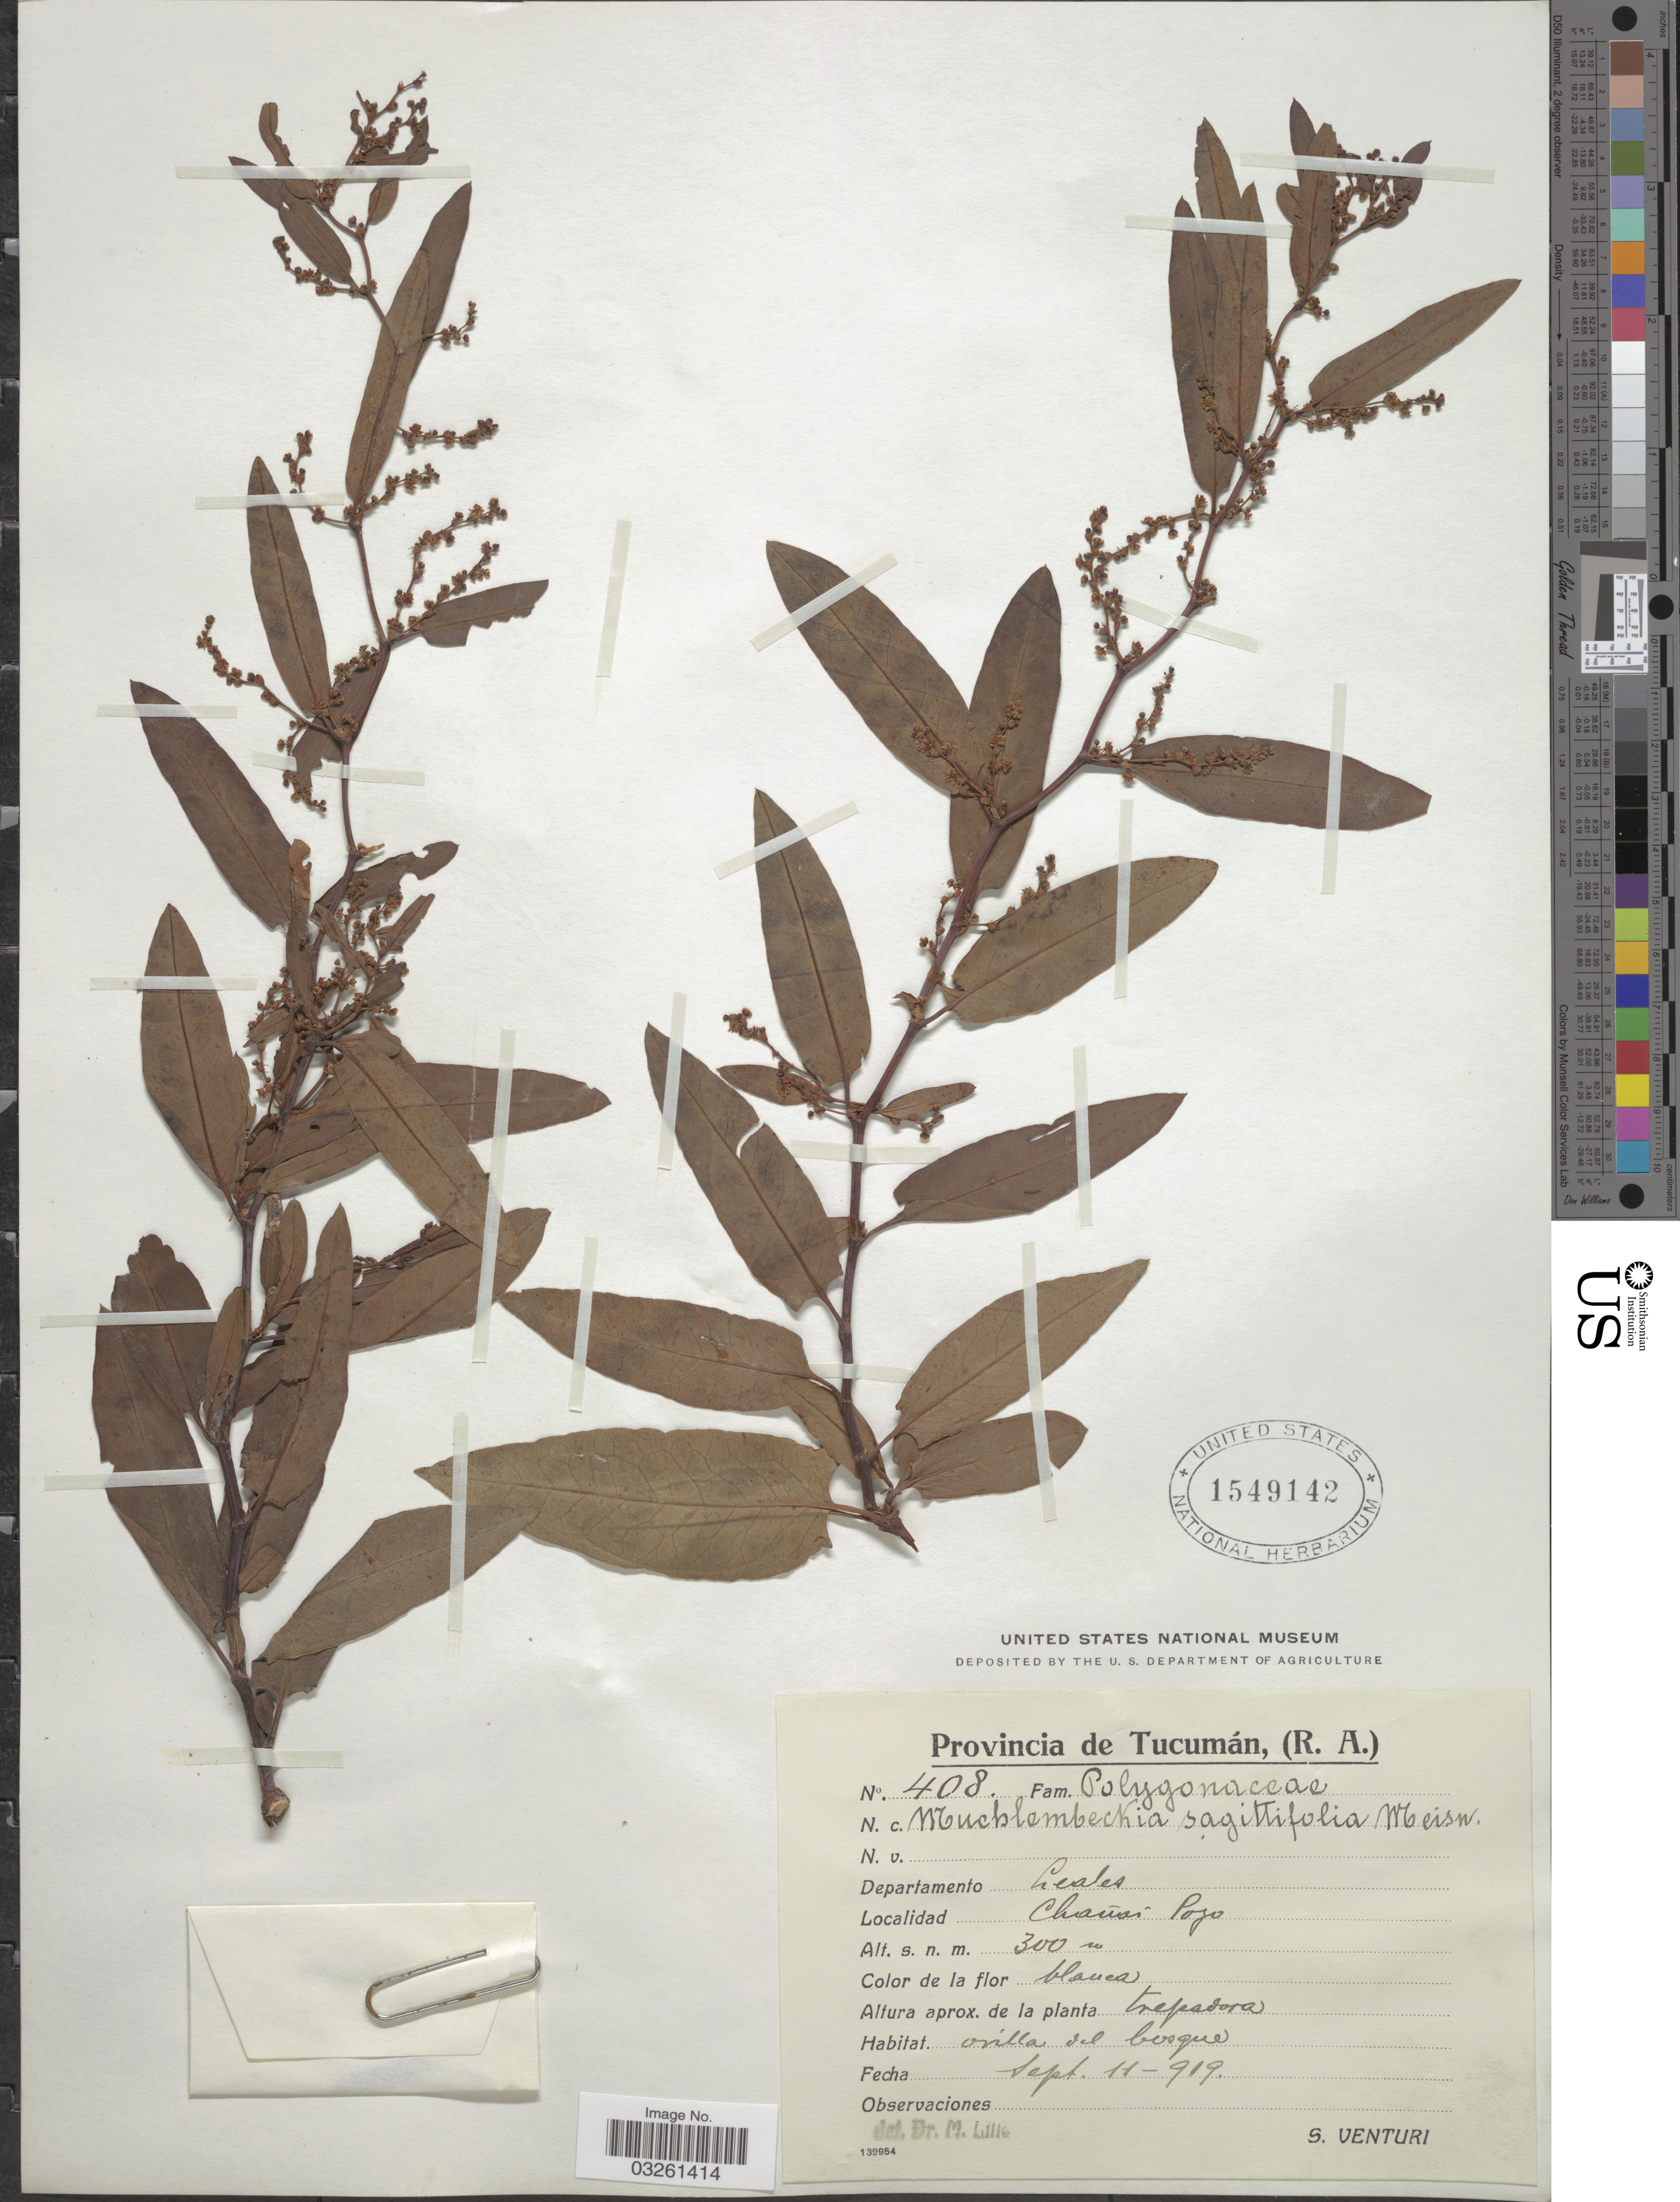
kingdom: Plantae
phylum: Tracheophyta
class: Magnoliopsida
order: Caryophyllales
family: Polygonaceae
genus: Muehlenbeckia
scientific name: Muehlenbeckia sagittifolia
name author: (Ortega) Meisn.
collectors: S. Venturi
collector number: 408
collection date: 1919-09-11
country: Argentina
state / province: Tucuman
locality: Departamento Leales, Chañar Pozo.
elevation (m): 300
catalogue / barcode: US 1549142